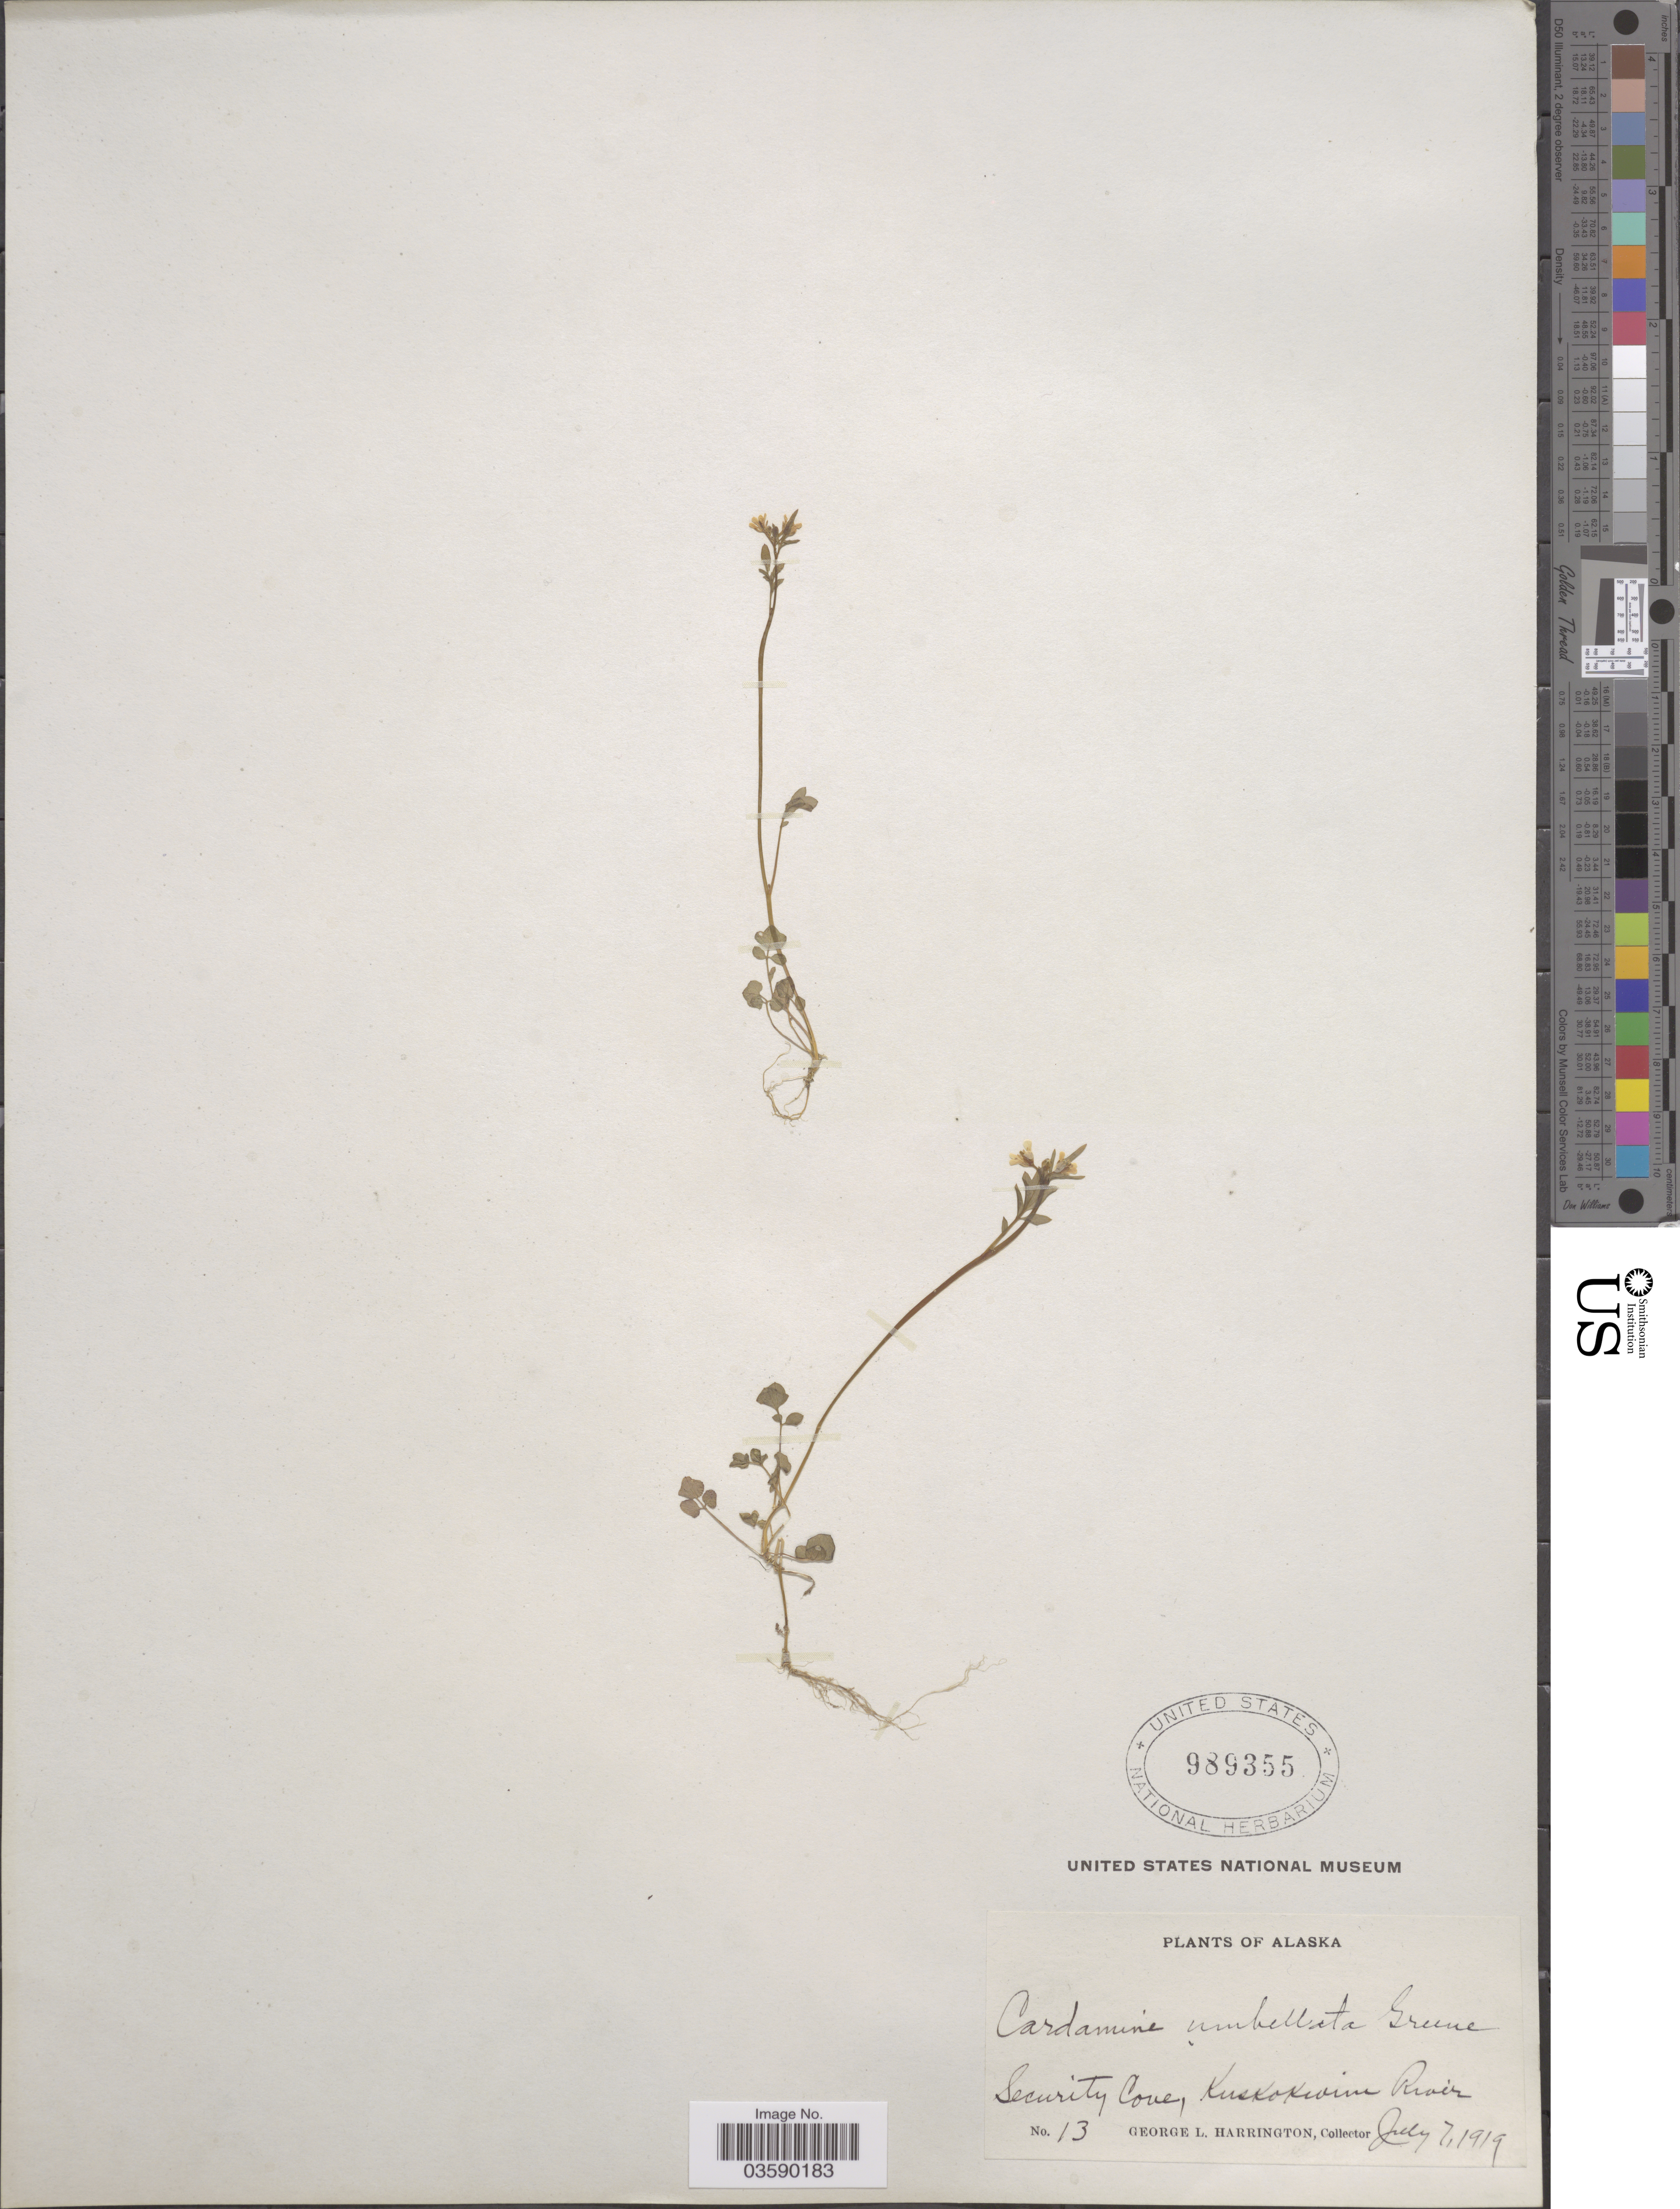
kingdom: Plantae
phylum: Tracheophyta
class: Magnoliopsida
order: Brassicales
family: Brassicaceae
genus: Cardamine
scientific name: Cardamine umbellata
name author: Greene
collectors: G. Harrington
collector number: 13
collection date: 1919-07-07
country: United States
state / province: Alaska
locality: Security Cove, Kuskokwim River.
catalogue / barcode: US 989355